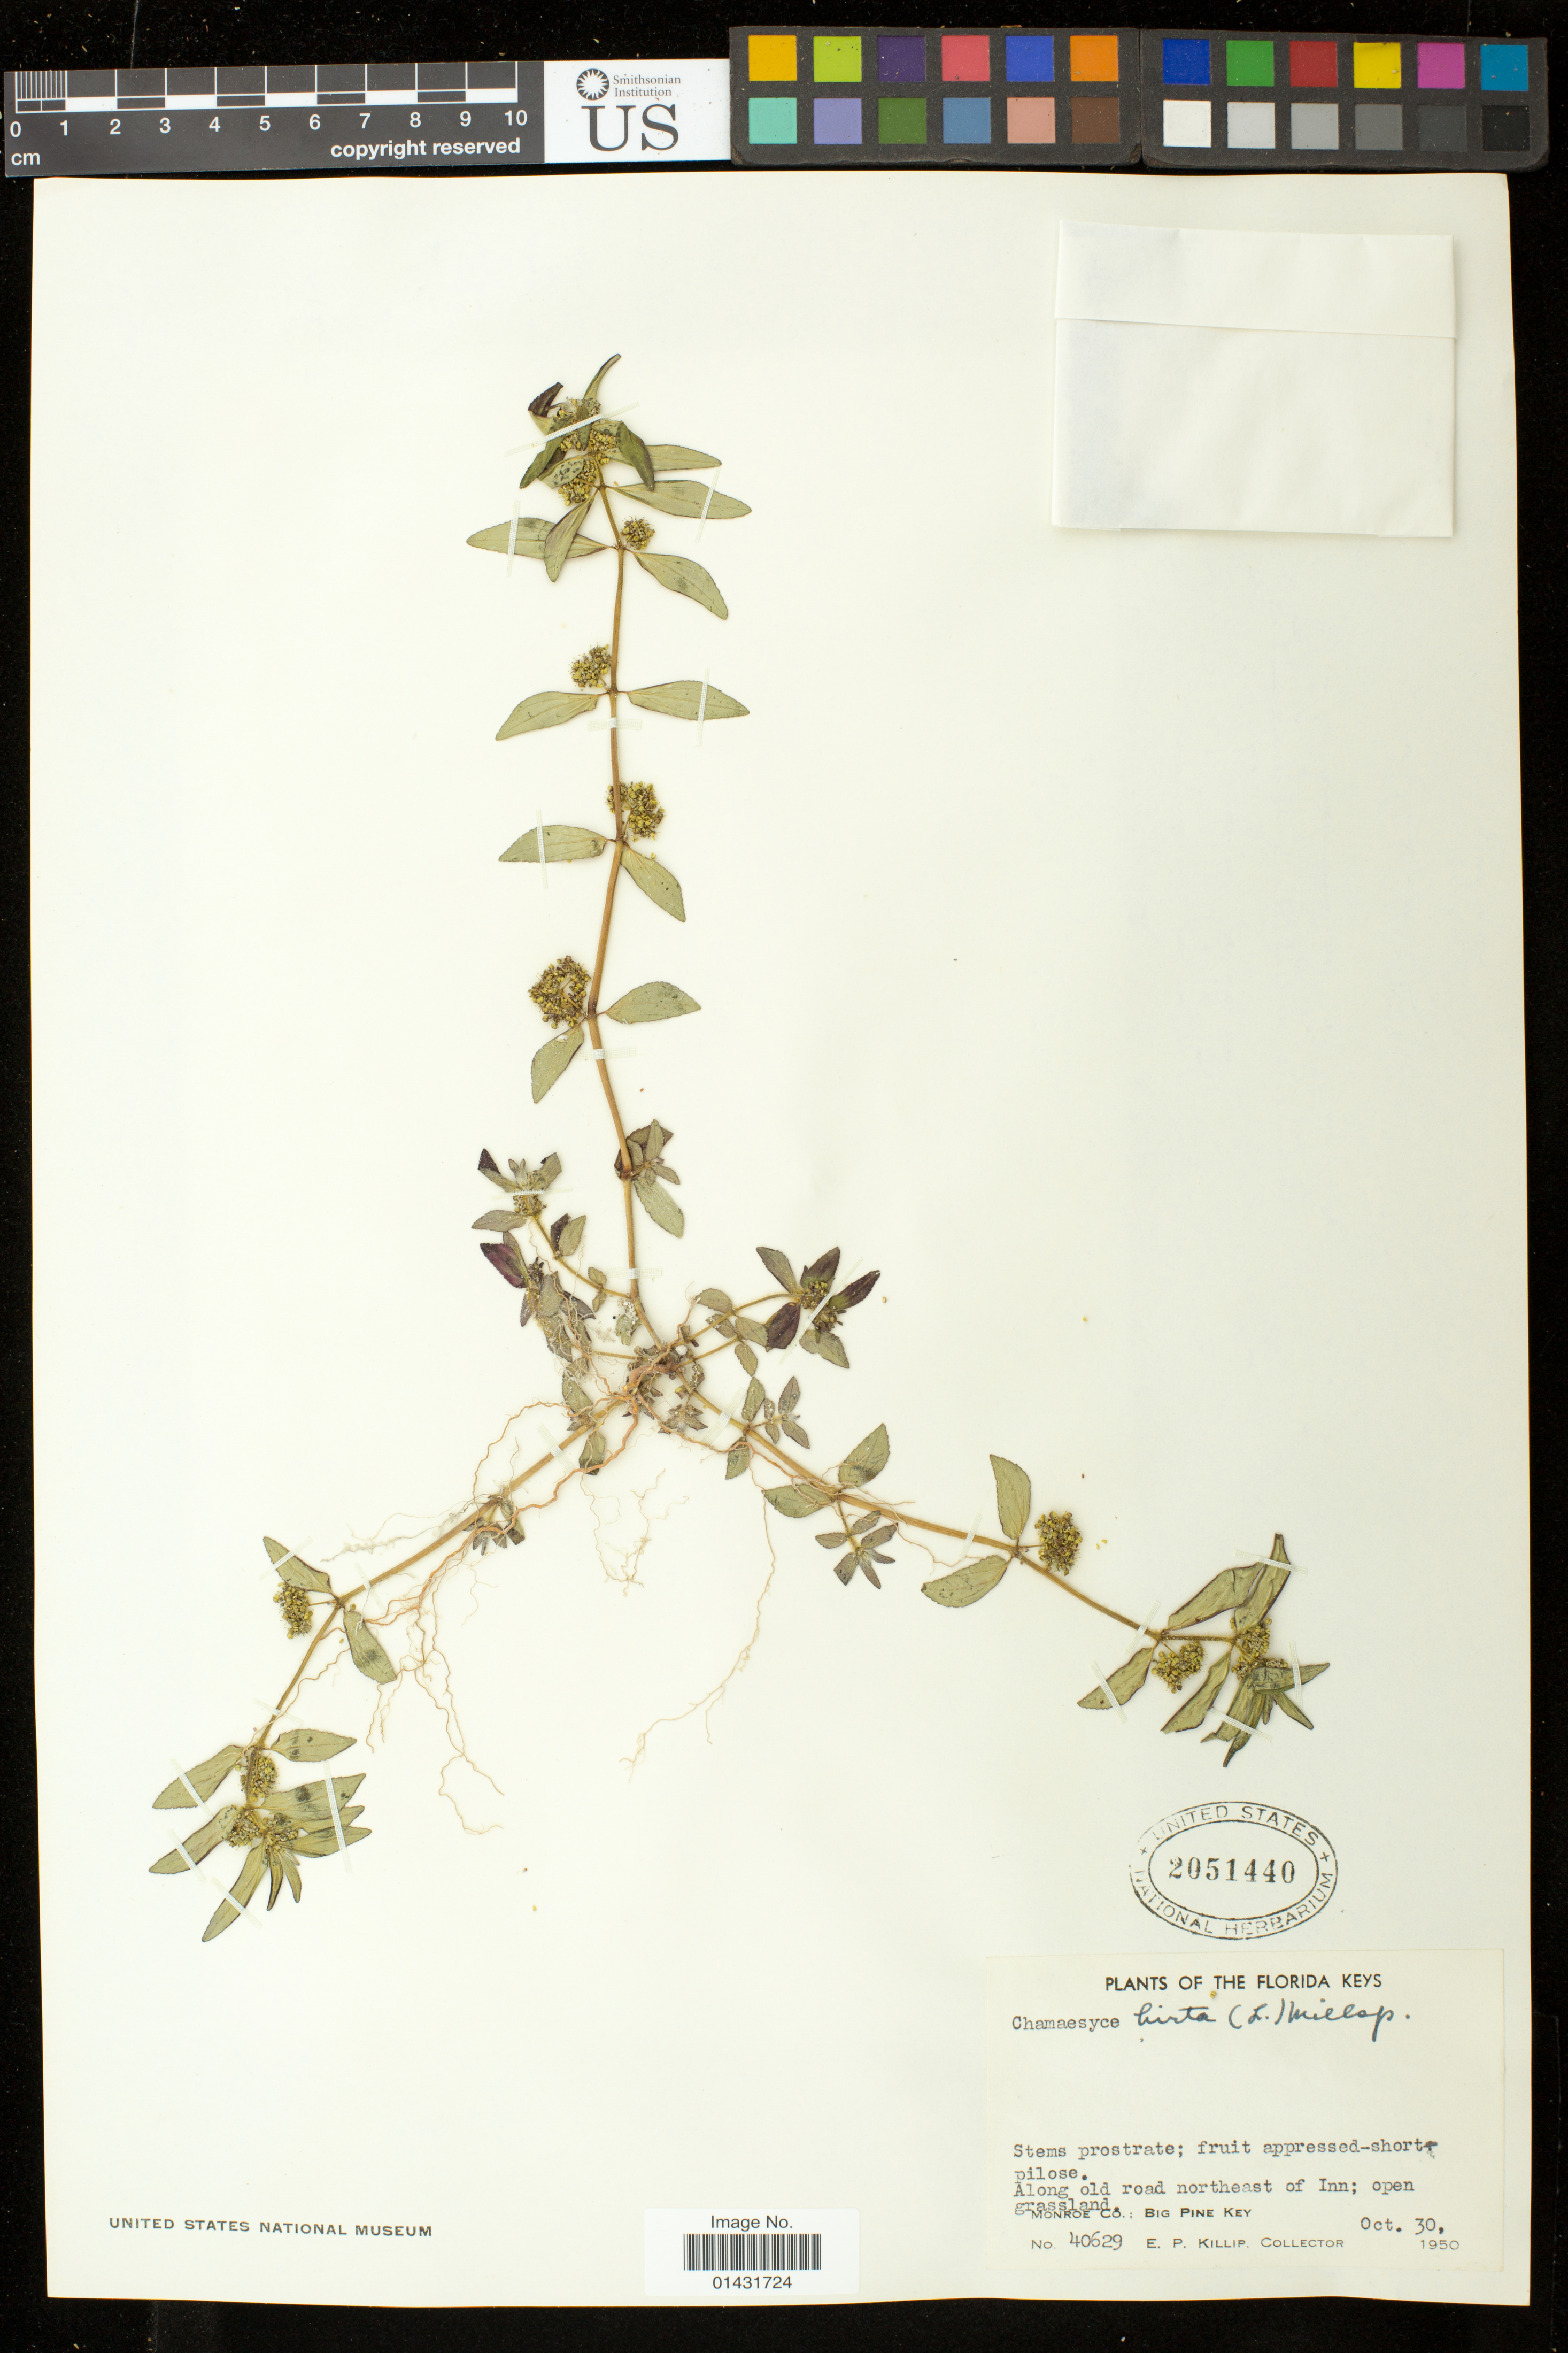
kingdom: Plantae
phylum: Tracheophyta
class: Magnoliopsida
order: Malpighiales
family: Euphorbiaceae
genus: Euphorbia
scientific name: Euphorbia hirta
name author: L.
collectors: E. P. Killip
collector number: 40629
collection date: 1950-10-30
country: United States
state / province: Florida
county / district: Monroe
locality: Along old road northeast of Inn; Big Pine Key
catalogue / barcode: US 2051440